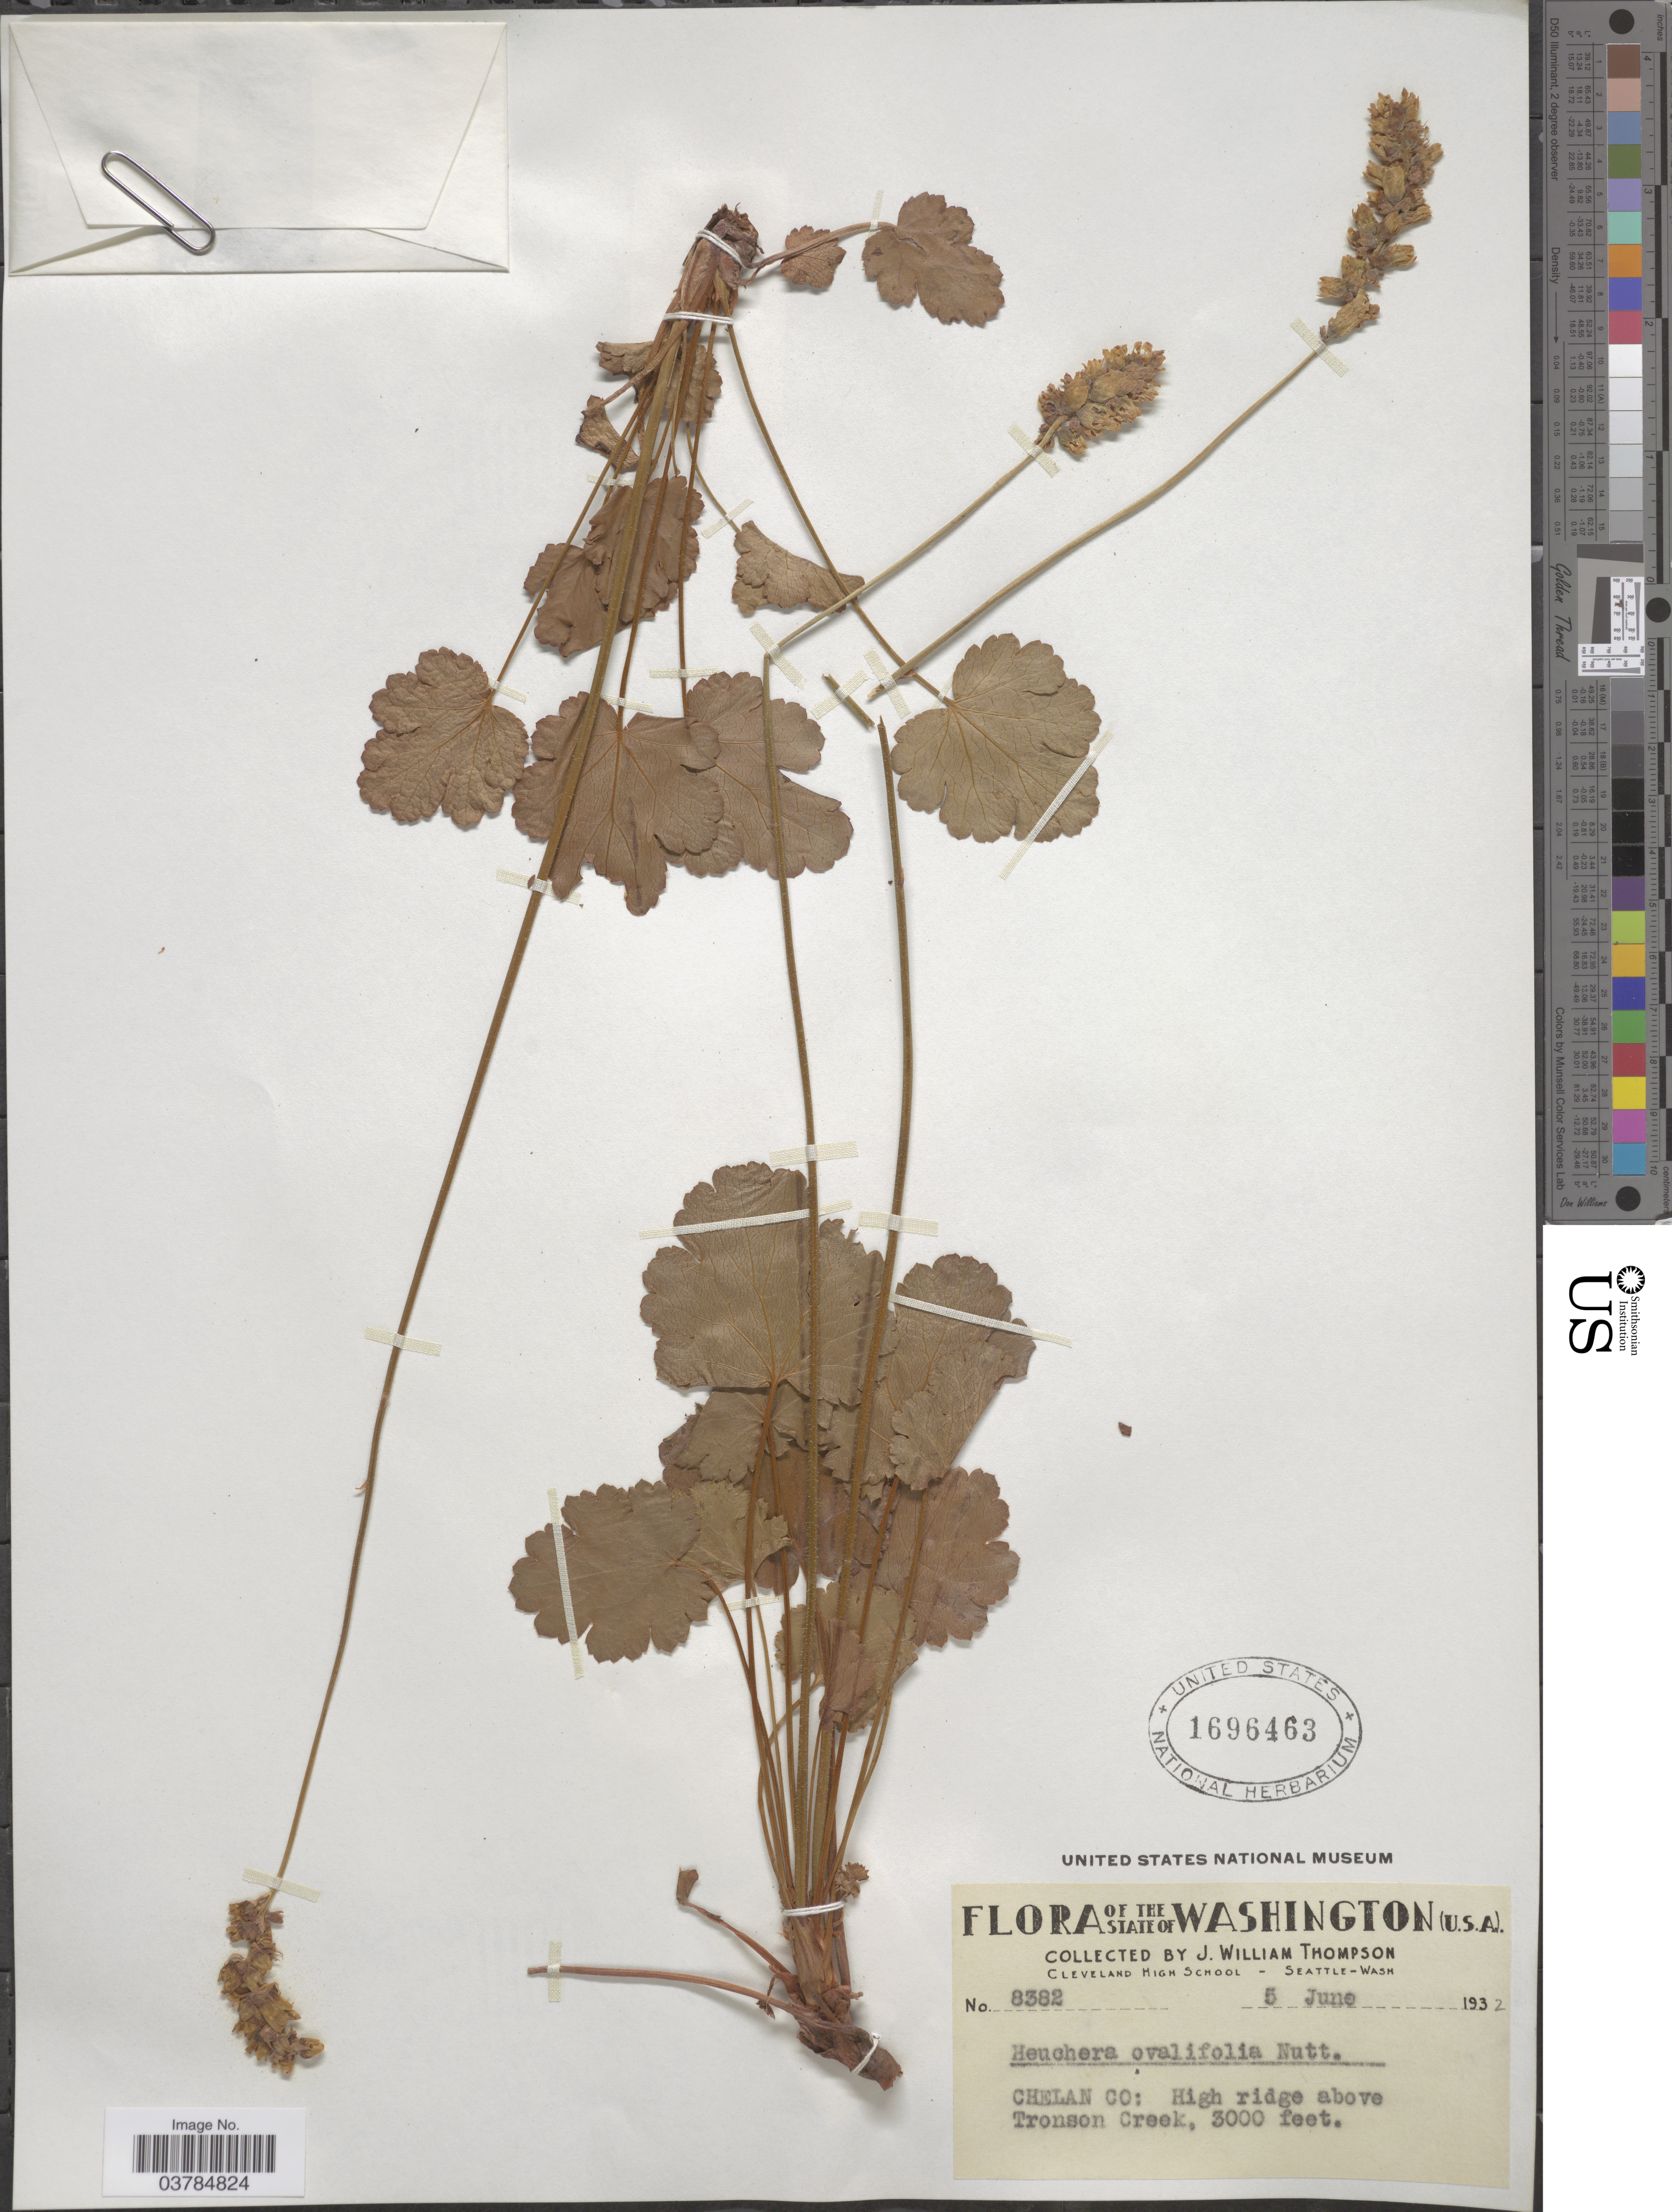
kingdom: Plantae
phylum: Tracheophyta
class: Magnoliopsida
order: Saxifragales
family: Saxifragaceae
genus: Heuchera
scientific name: Heuchera ovalifolia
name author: Torr. & A. Gray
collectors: J. W. Thompson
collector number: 8382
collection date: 1932-06-05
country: United States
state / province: Washington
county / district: Chelan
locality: Chelan Co: High ridge above Tronson Creek.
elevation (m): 914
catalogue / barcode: US 1696463